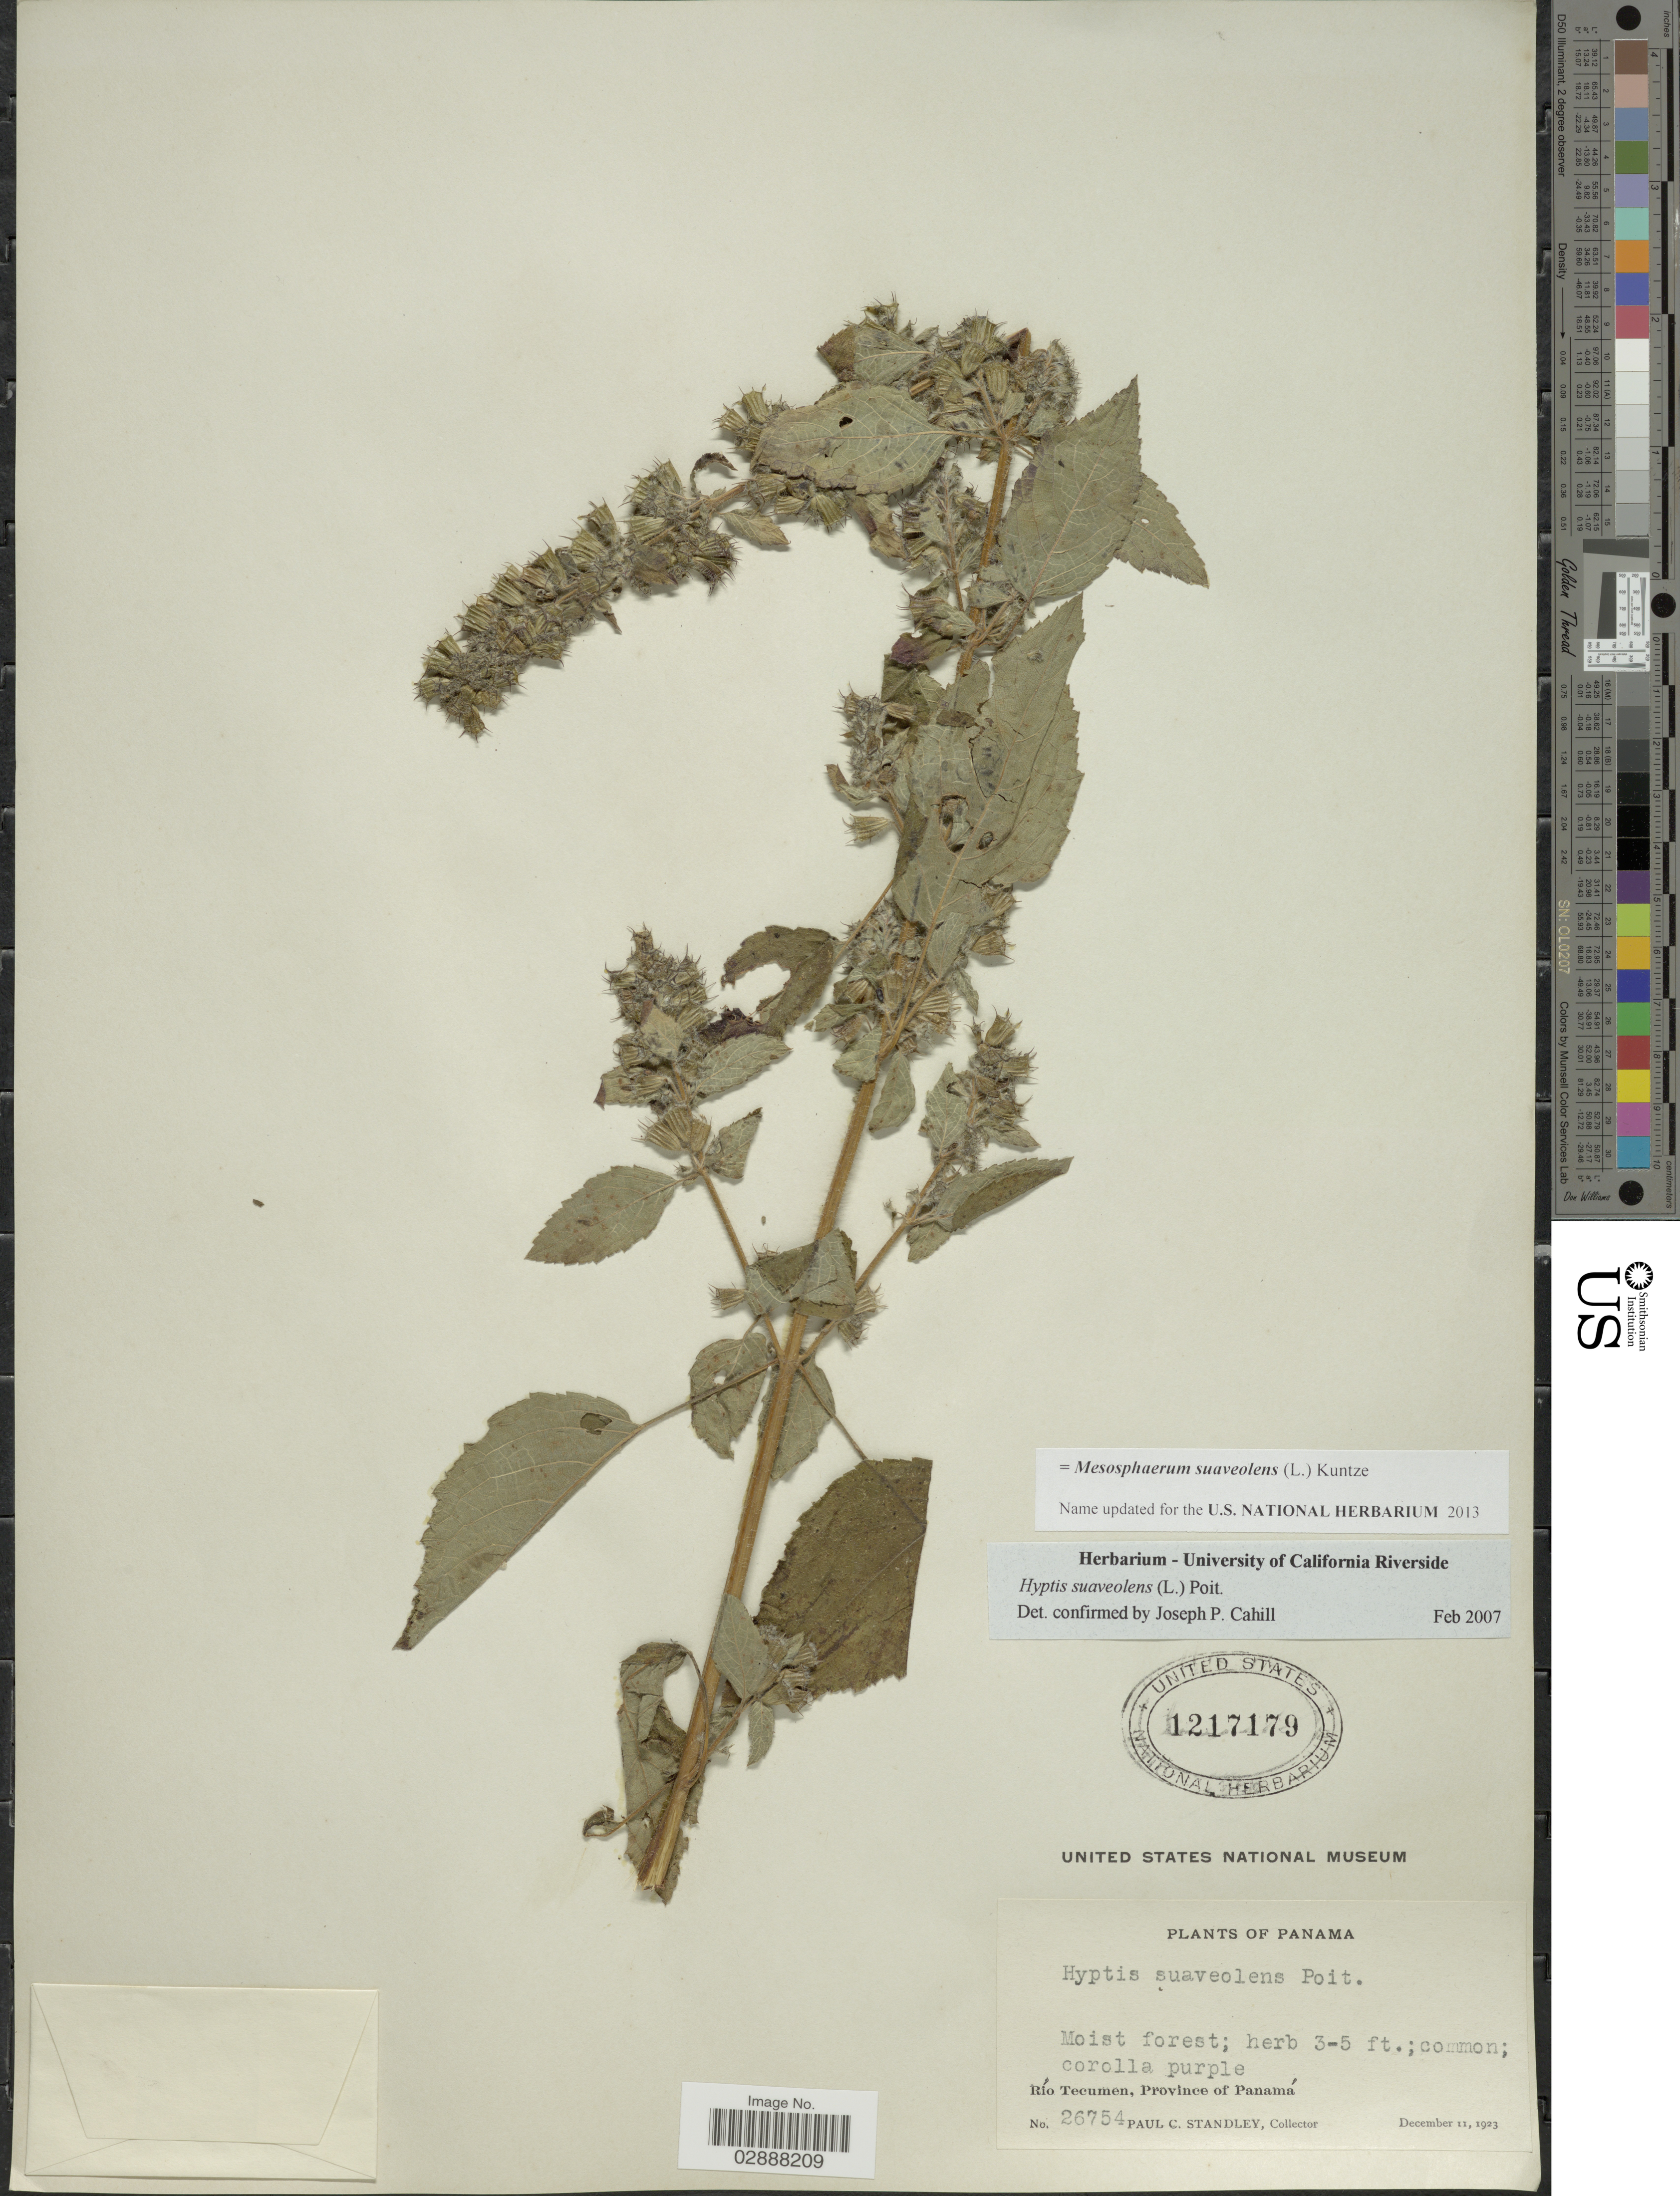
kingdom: Plantae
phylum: Tracheophyta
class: Magnoliopsida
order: Lamiales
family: Lamiaceae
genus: Mesosphaerum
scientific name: Mesosphaerum suaveolens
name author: (L.) Kuntze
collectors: P. C. Standley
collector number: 26754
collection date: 1923-12-11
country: Panama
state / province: Panamá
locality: Río Tecumen.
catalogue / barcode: US 1217179